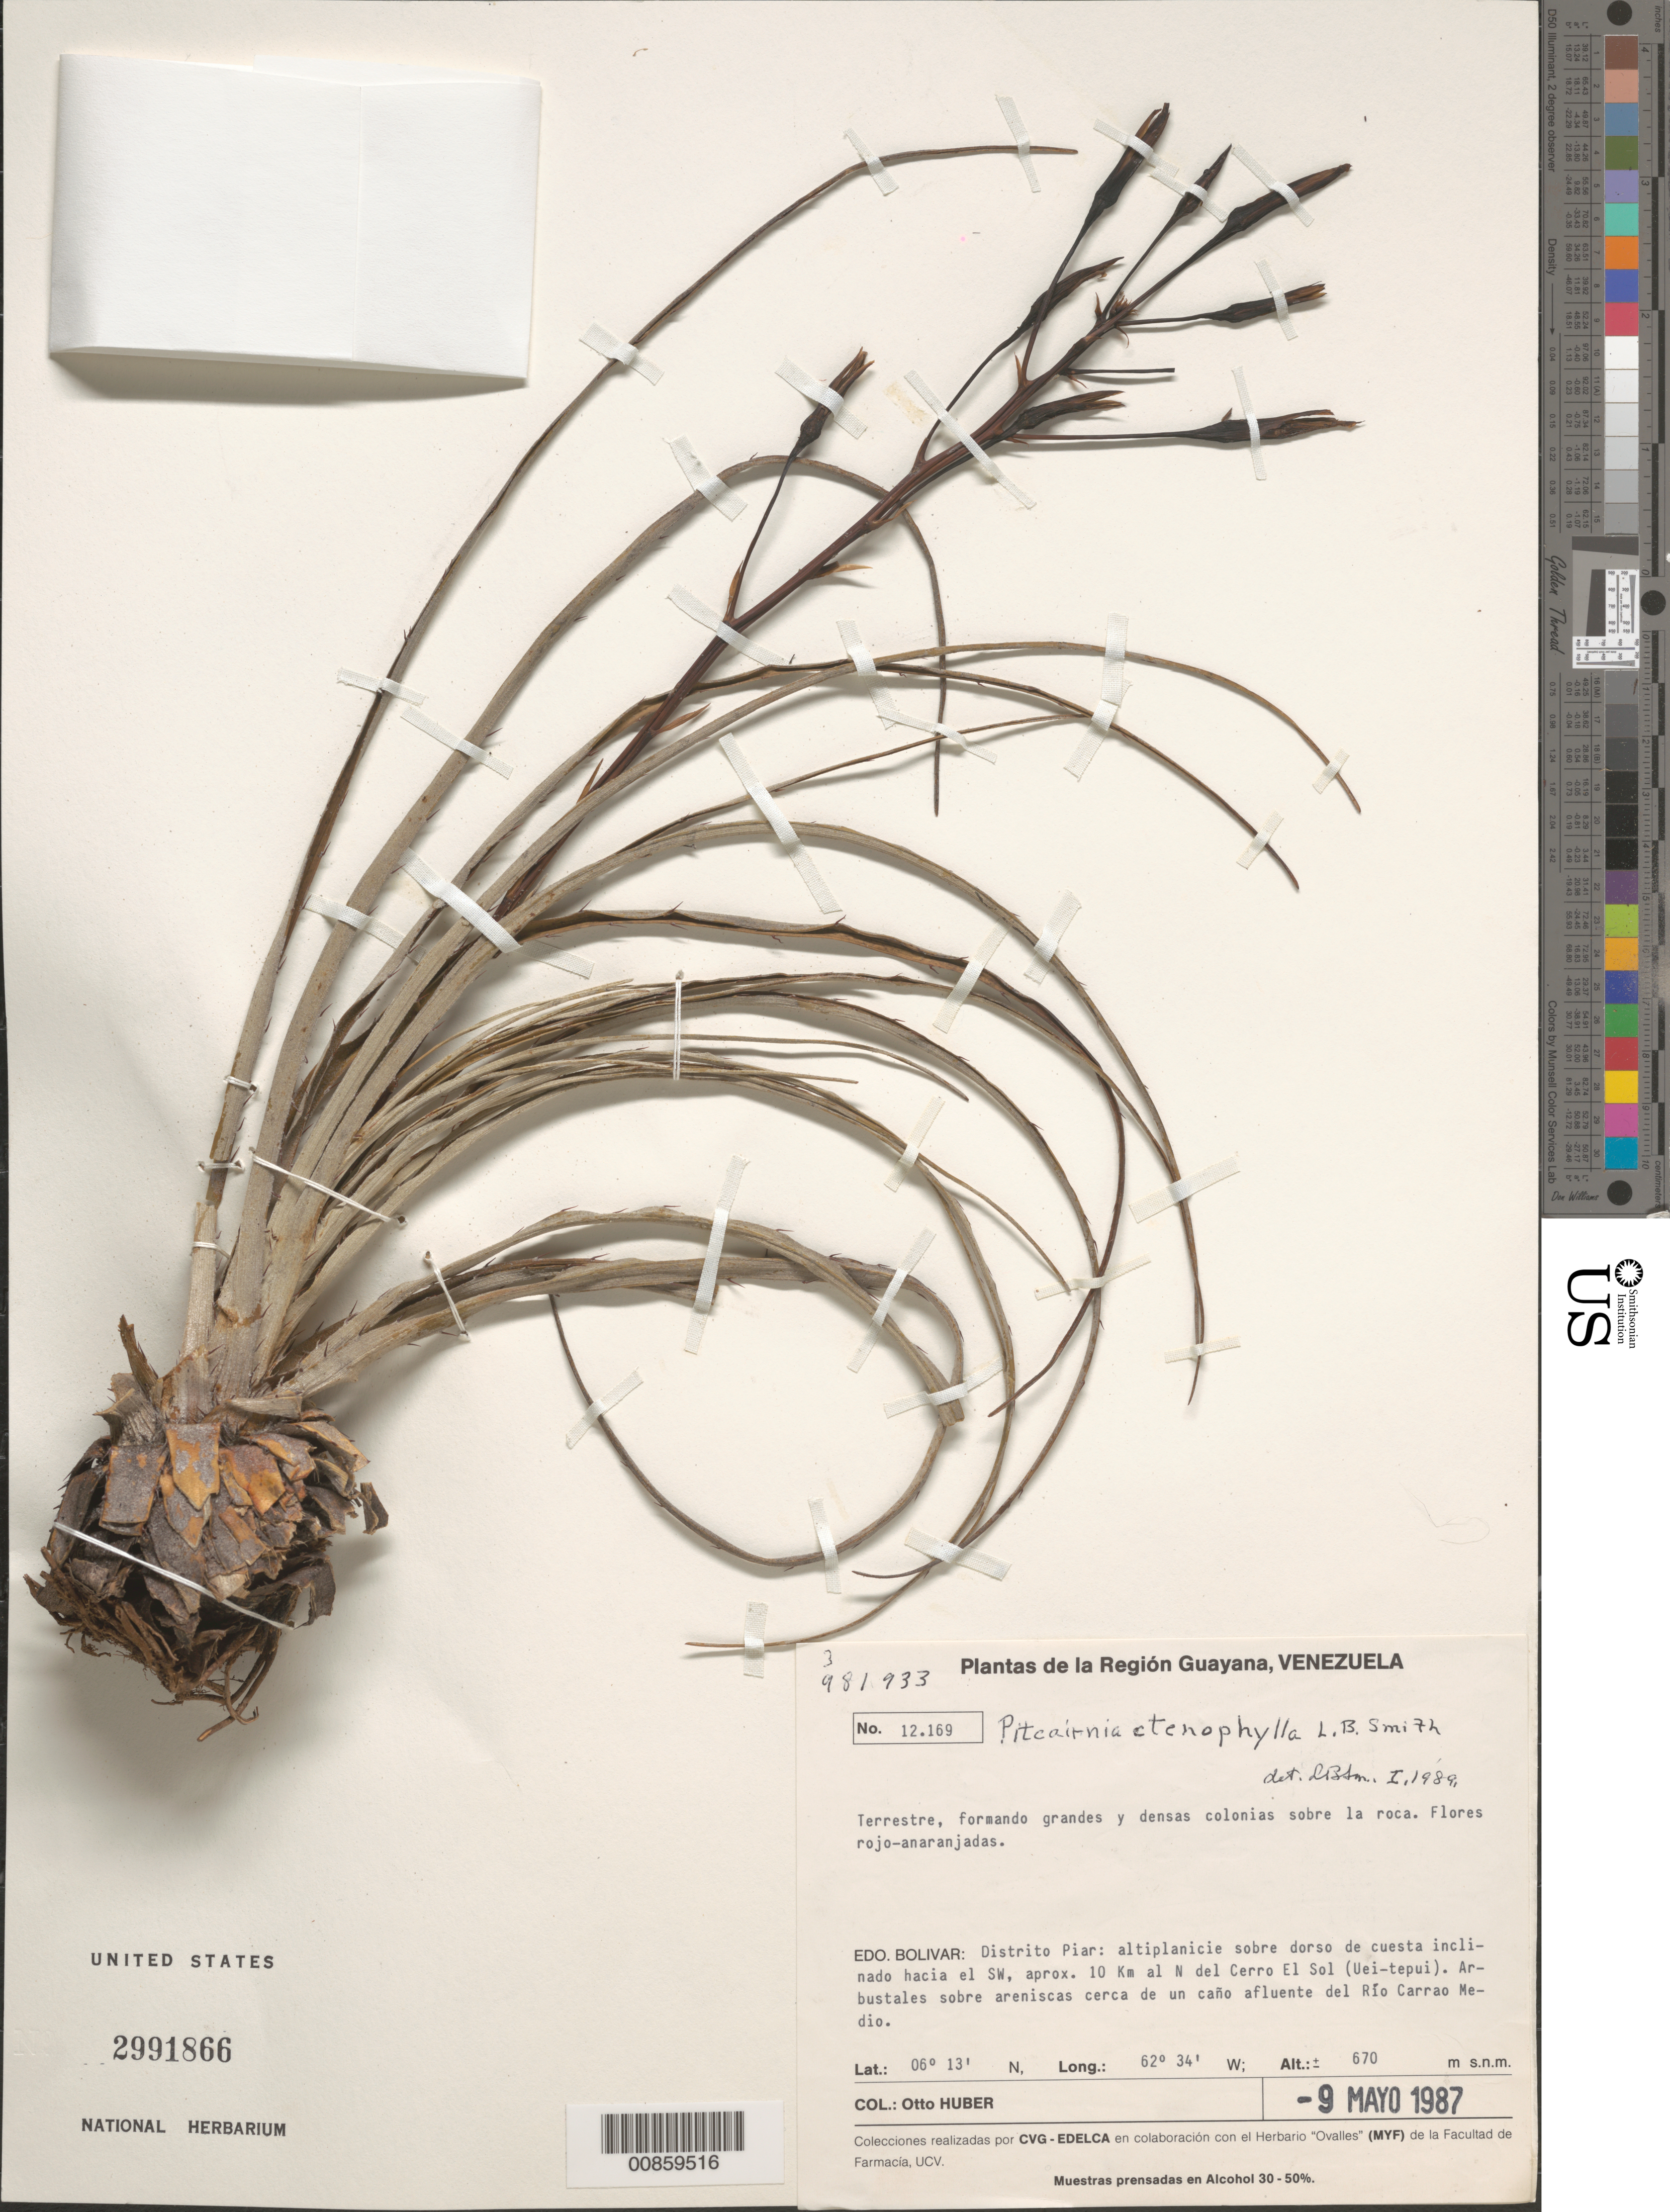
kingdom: Plantae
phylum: Tracheophyta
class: Liliopsida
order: Poales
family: Bromeliaceae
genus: Pitcairnia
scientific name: Pitcairnia ctenophylla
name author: L.B. Sm. in Gleason & Killip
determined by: Smith, Lyman B., (US), NMNH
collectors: O. Huber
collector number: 12169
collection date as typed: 9-May-87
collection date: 1987-05-09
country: Venezuela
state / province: Bolívar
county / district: Piar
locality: Cerro El Sol (Uei-tepuí), 10 km al N del cano afluente del Río Carrao Medio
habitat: Altiplanicie sobre dorso de cuesta; sobre areniscas cerca de un caño afluente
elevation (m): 670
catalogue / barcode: US 2991866